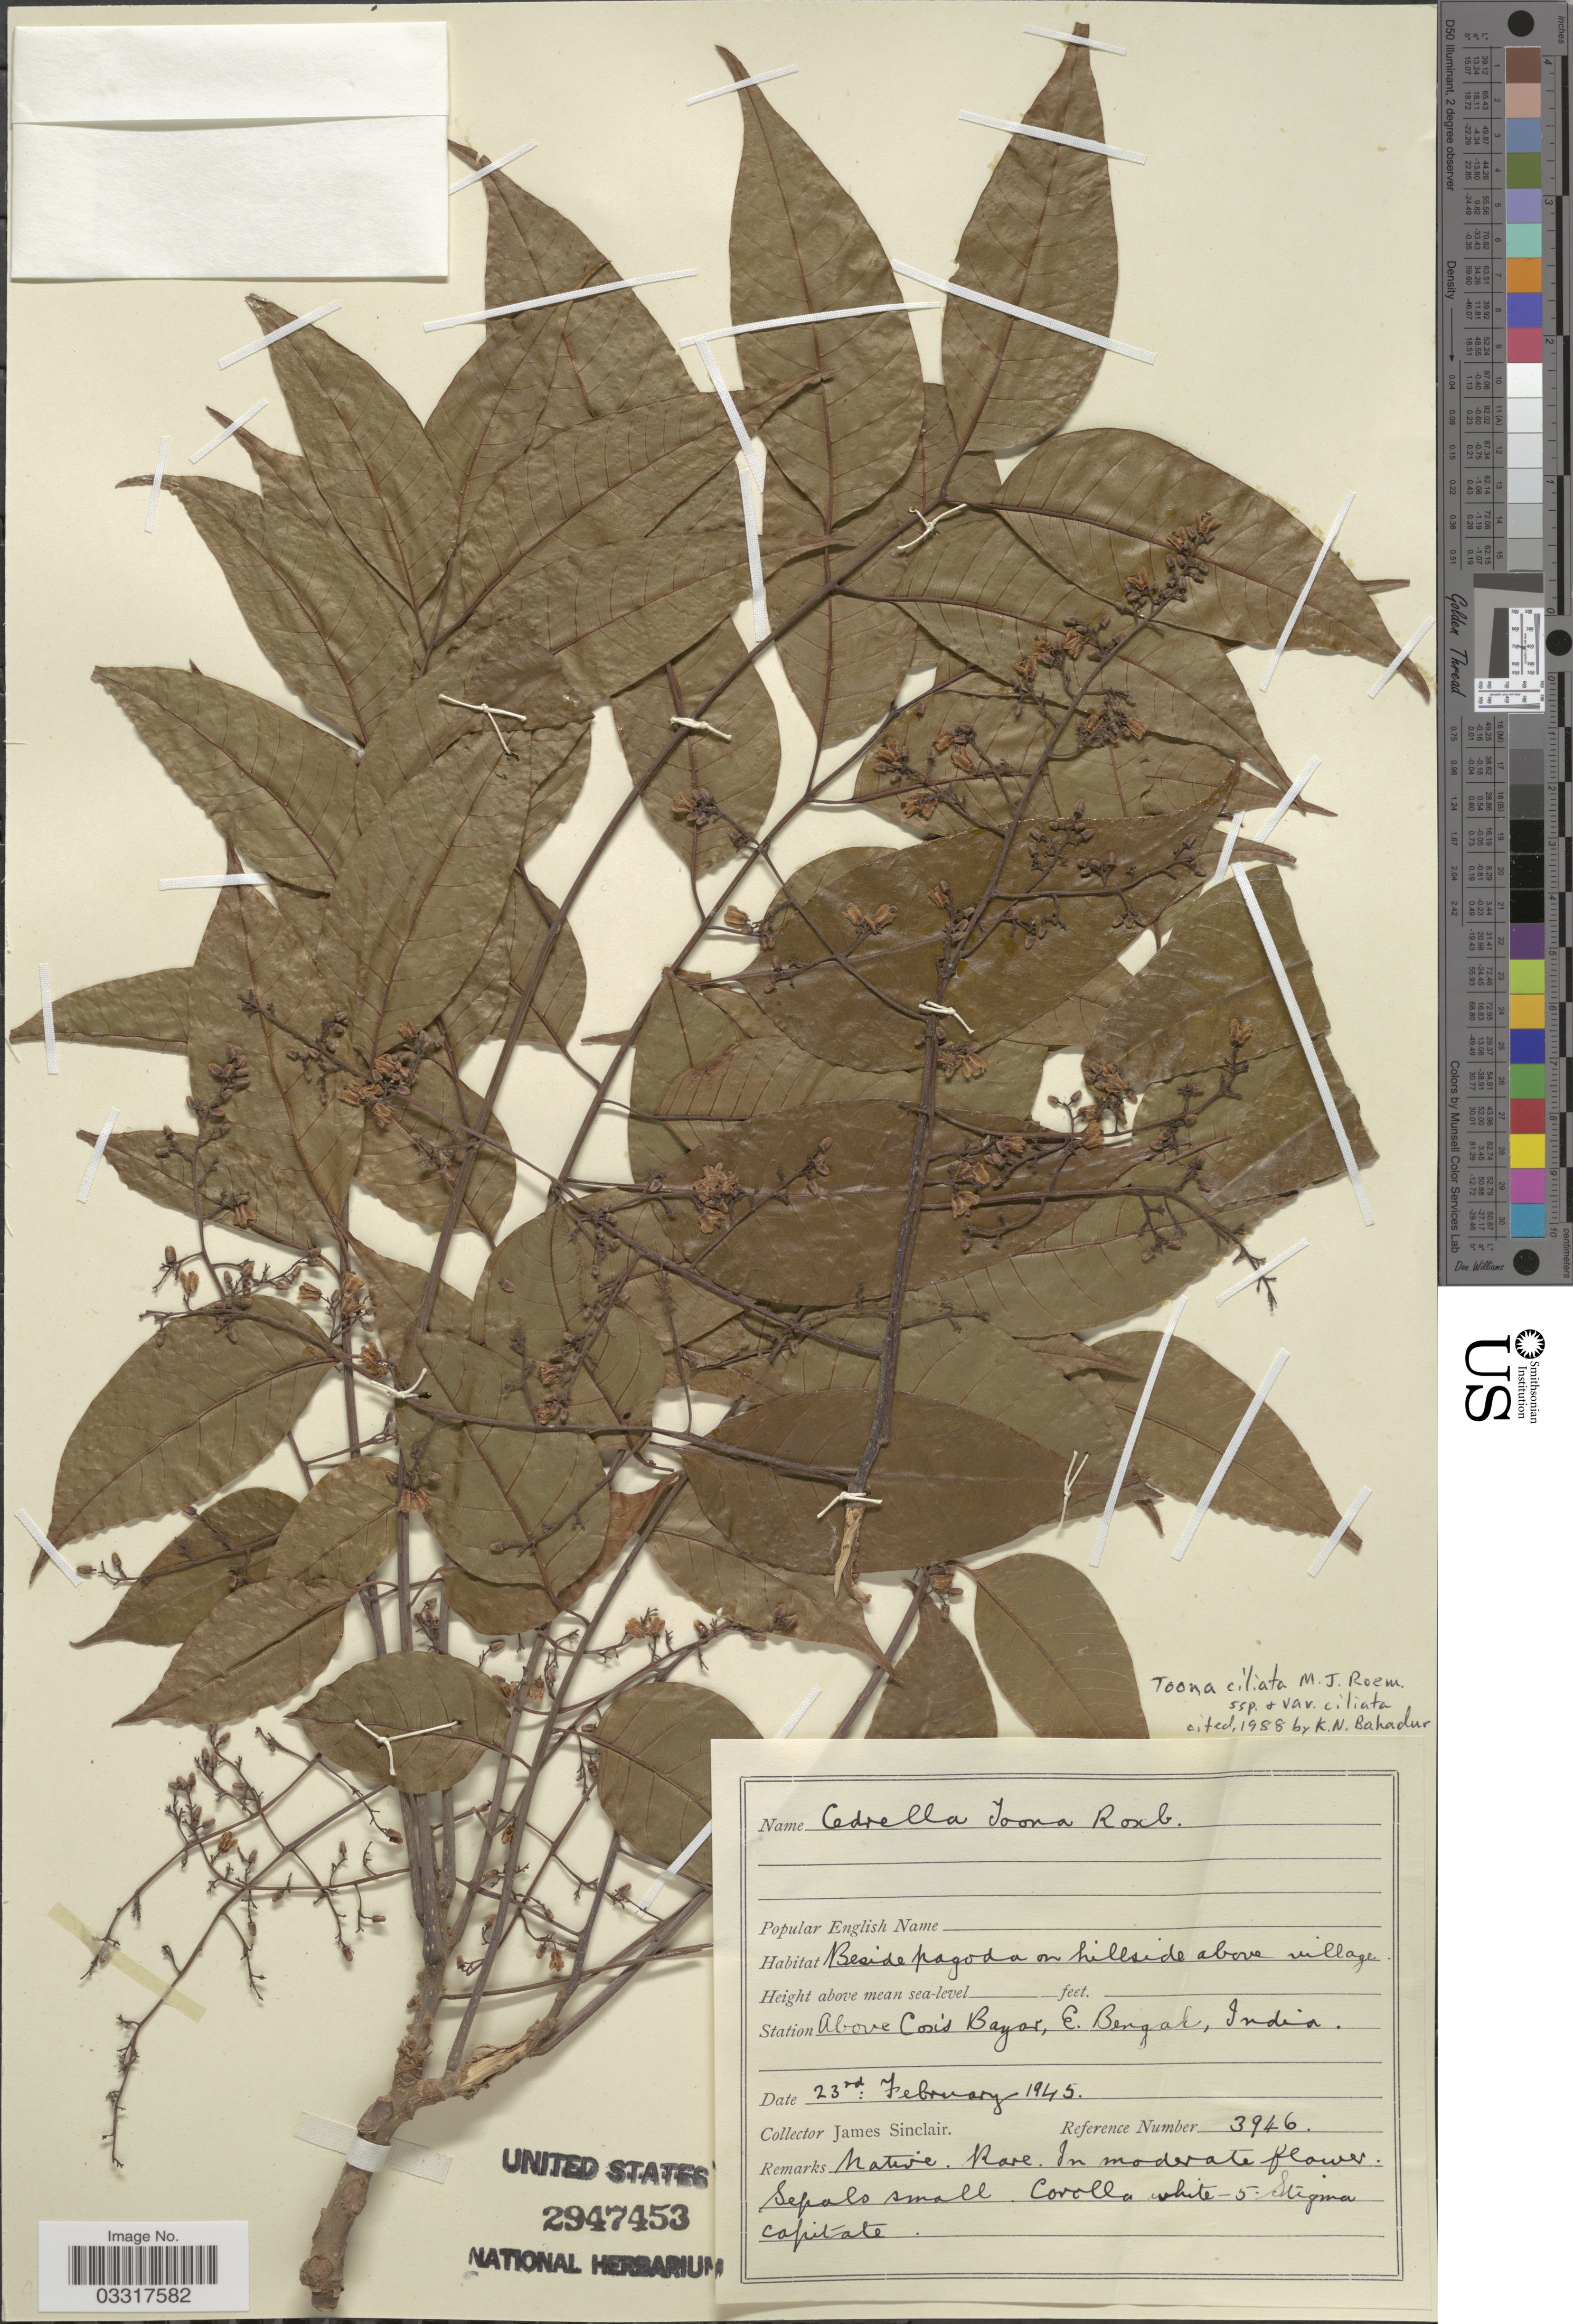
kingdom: Plantae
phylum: Tracheophyta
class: Magnoliopsida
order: Sapindales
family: Meliaceae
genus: Toona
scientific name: Toona ciliata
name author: M. Roem.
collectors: J. Sinclair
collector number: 3946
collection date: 1945-02-23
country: Bangladesh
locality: Station Above Cox's Baar, E. Bengal.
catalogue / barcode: US 2947453